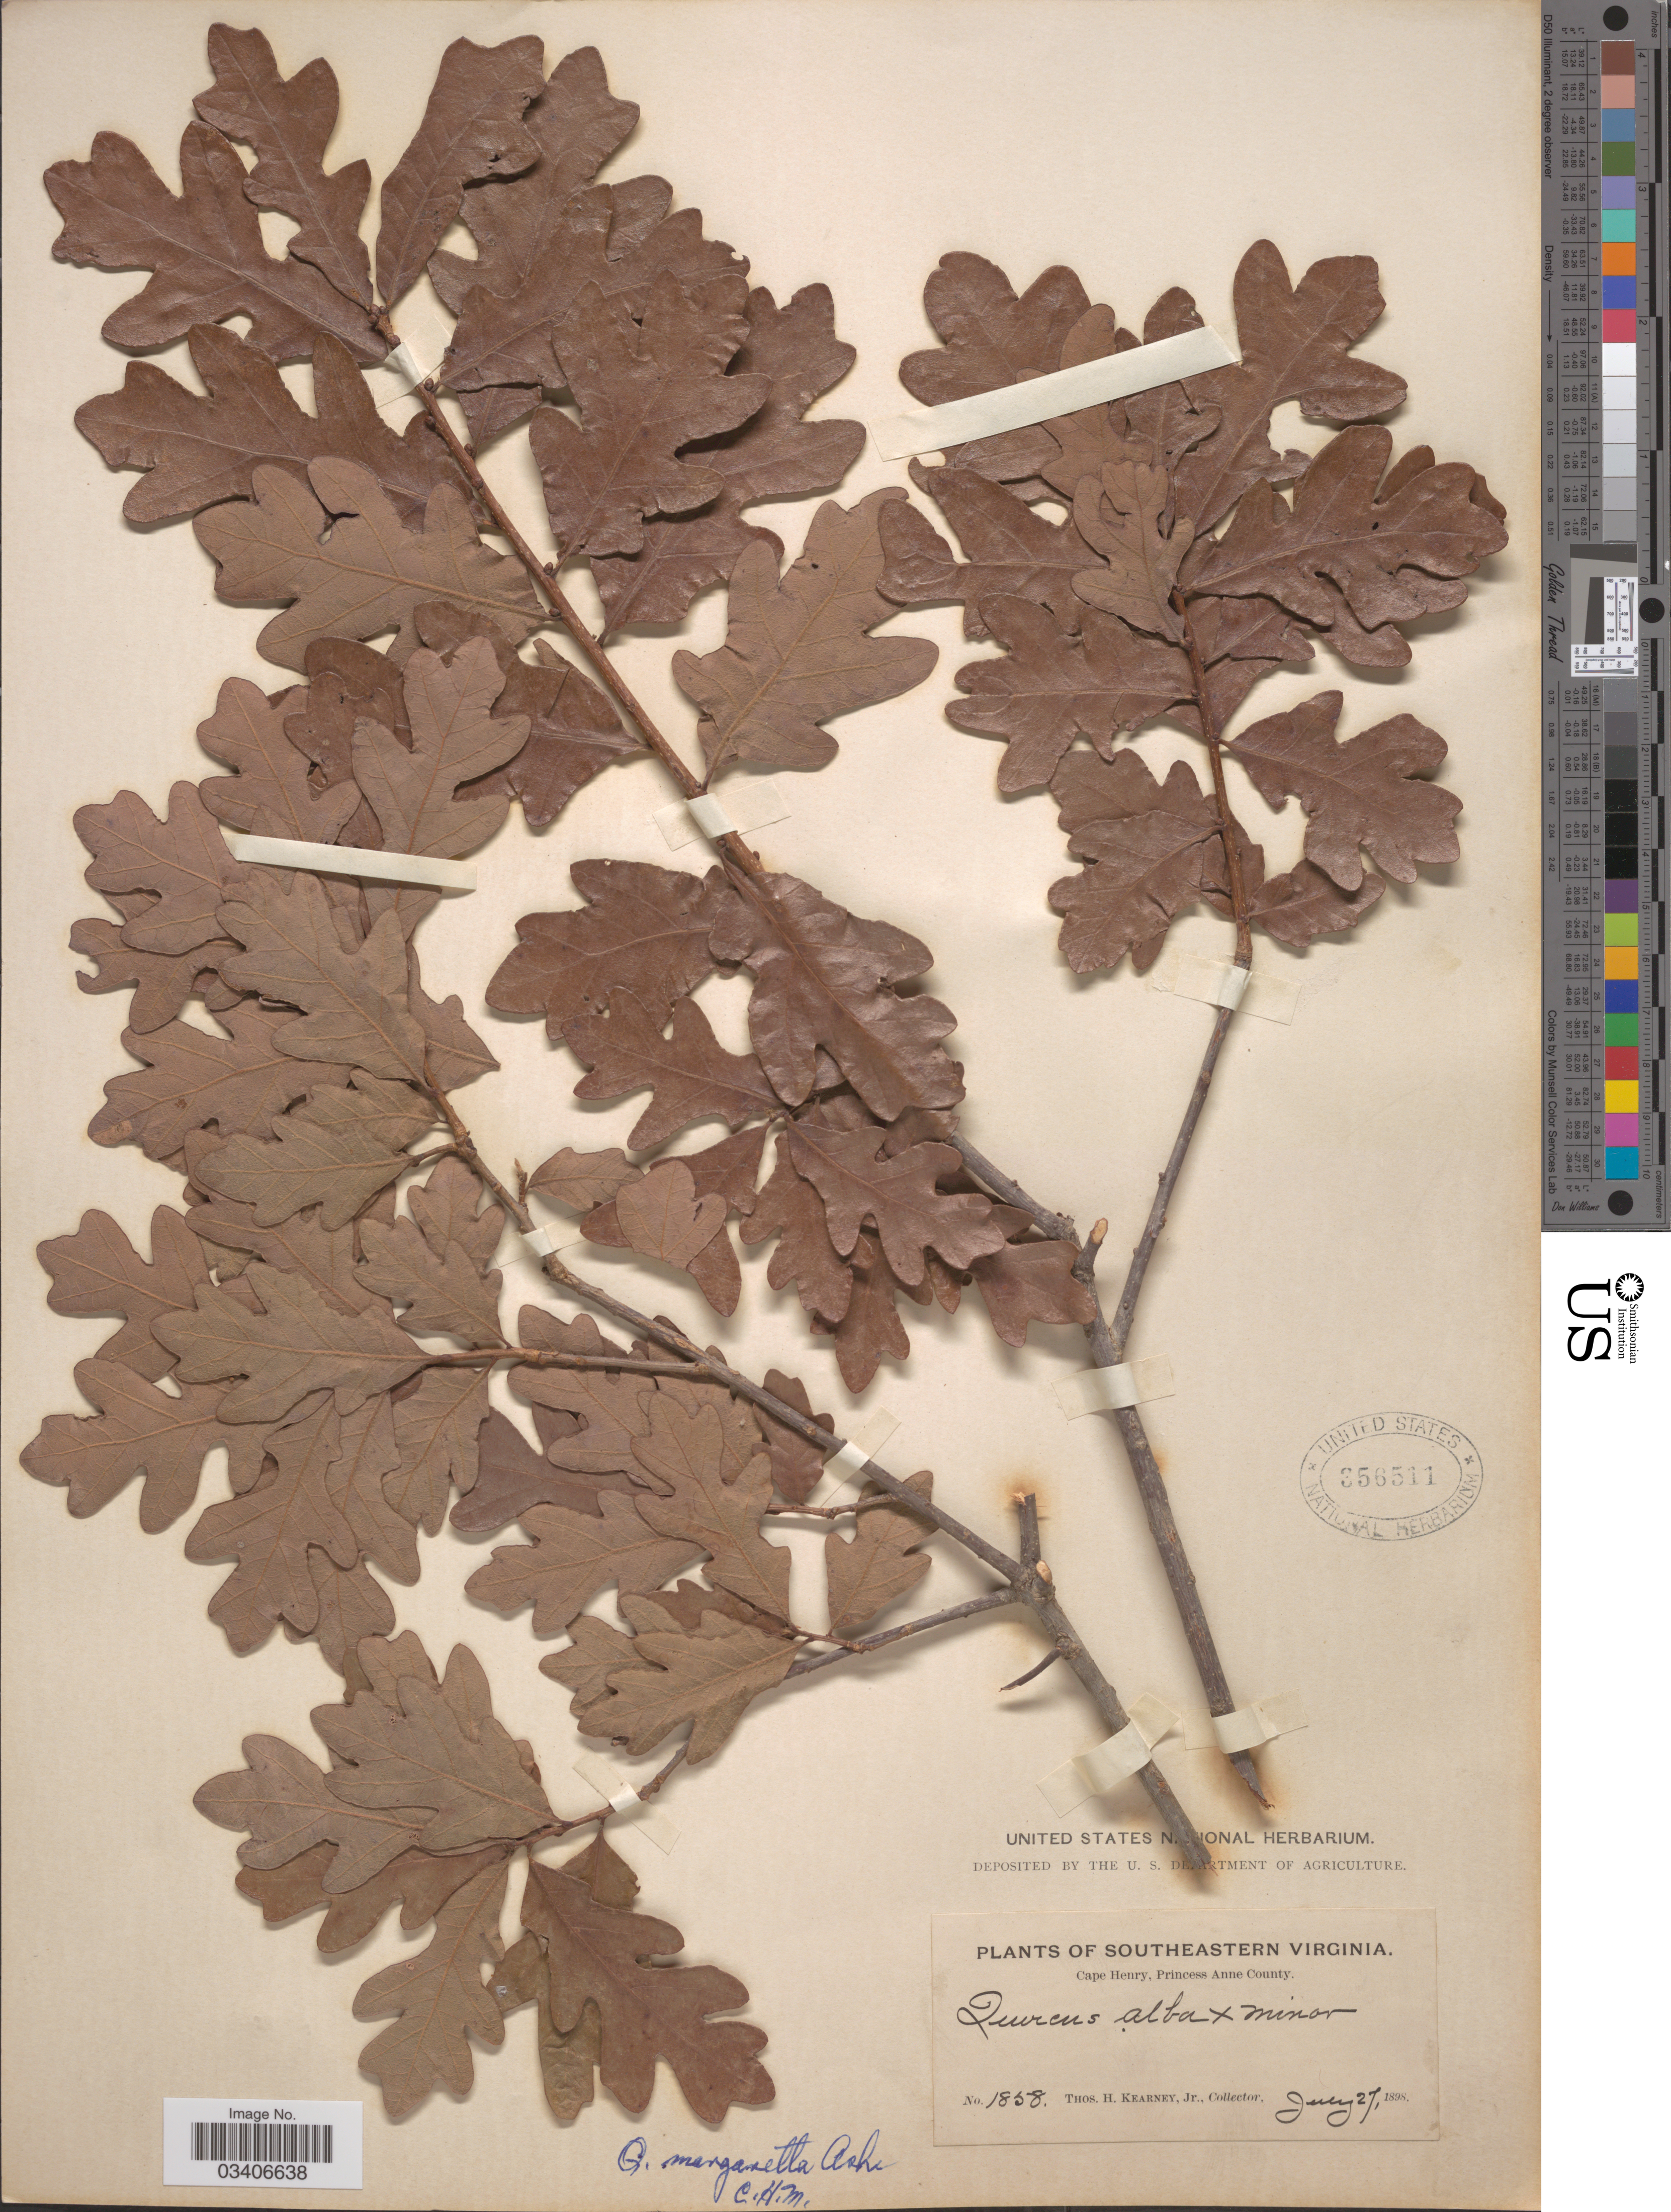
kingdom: Plantae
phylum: Tracheophyta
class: Magnoliopsida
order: Fagales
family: Fagaceae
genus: Quercus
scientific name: Quercus margarettae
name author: Ashe ex Small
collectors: T. H. Kearney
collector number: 1858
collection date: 1898-07-27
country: United States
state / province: Virginia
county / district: City of Virginia Beach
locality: Southeastern Virginia. Cape Henry, Princess Anne (=historic county name) County.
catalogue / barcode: US 356511